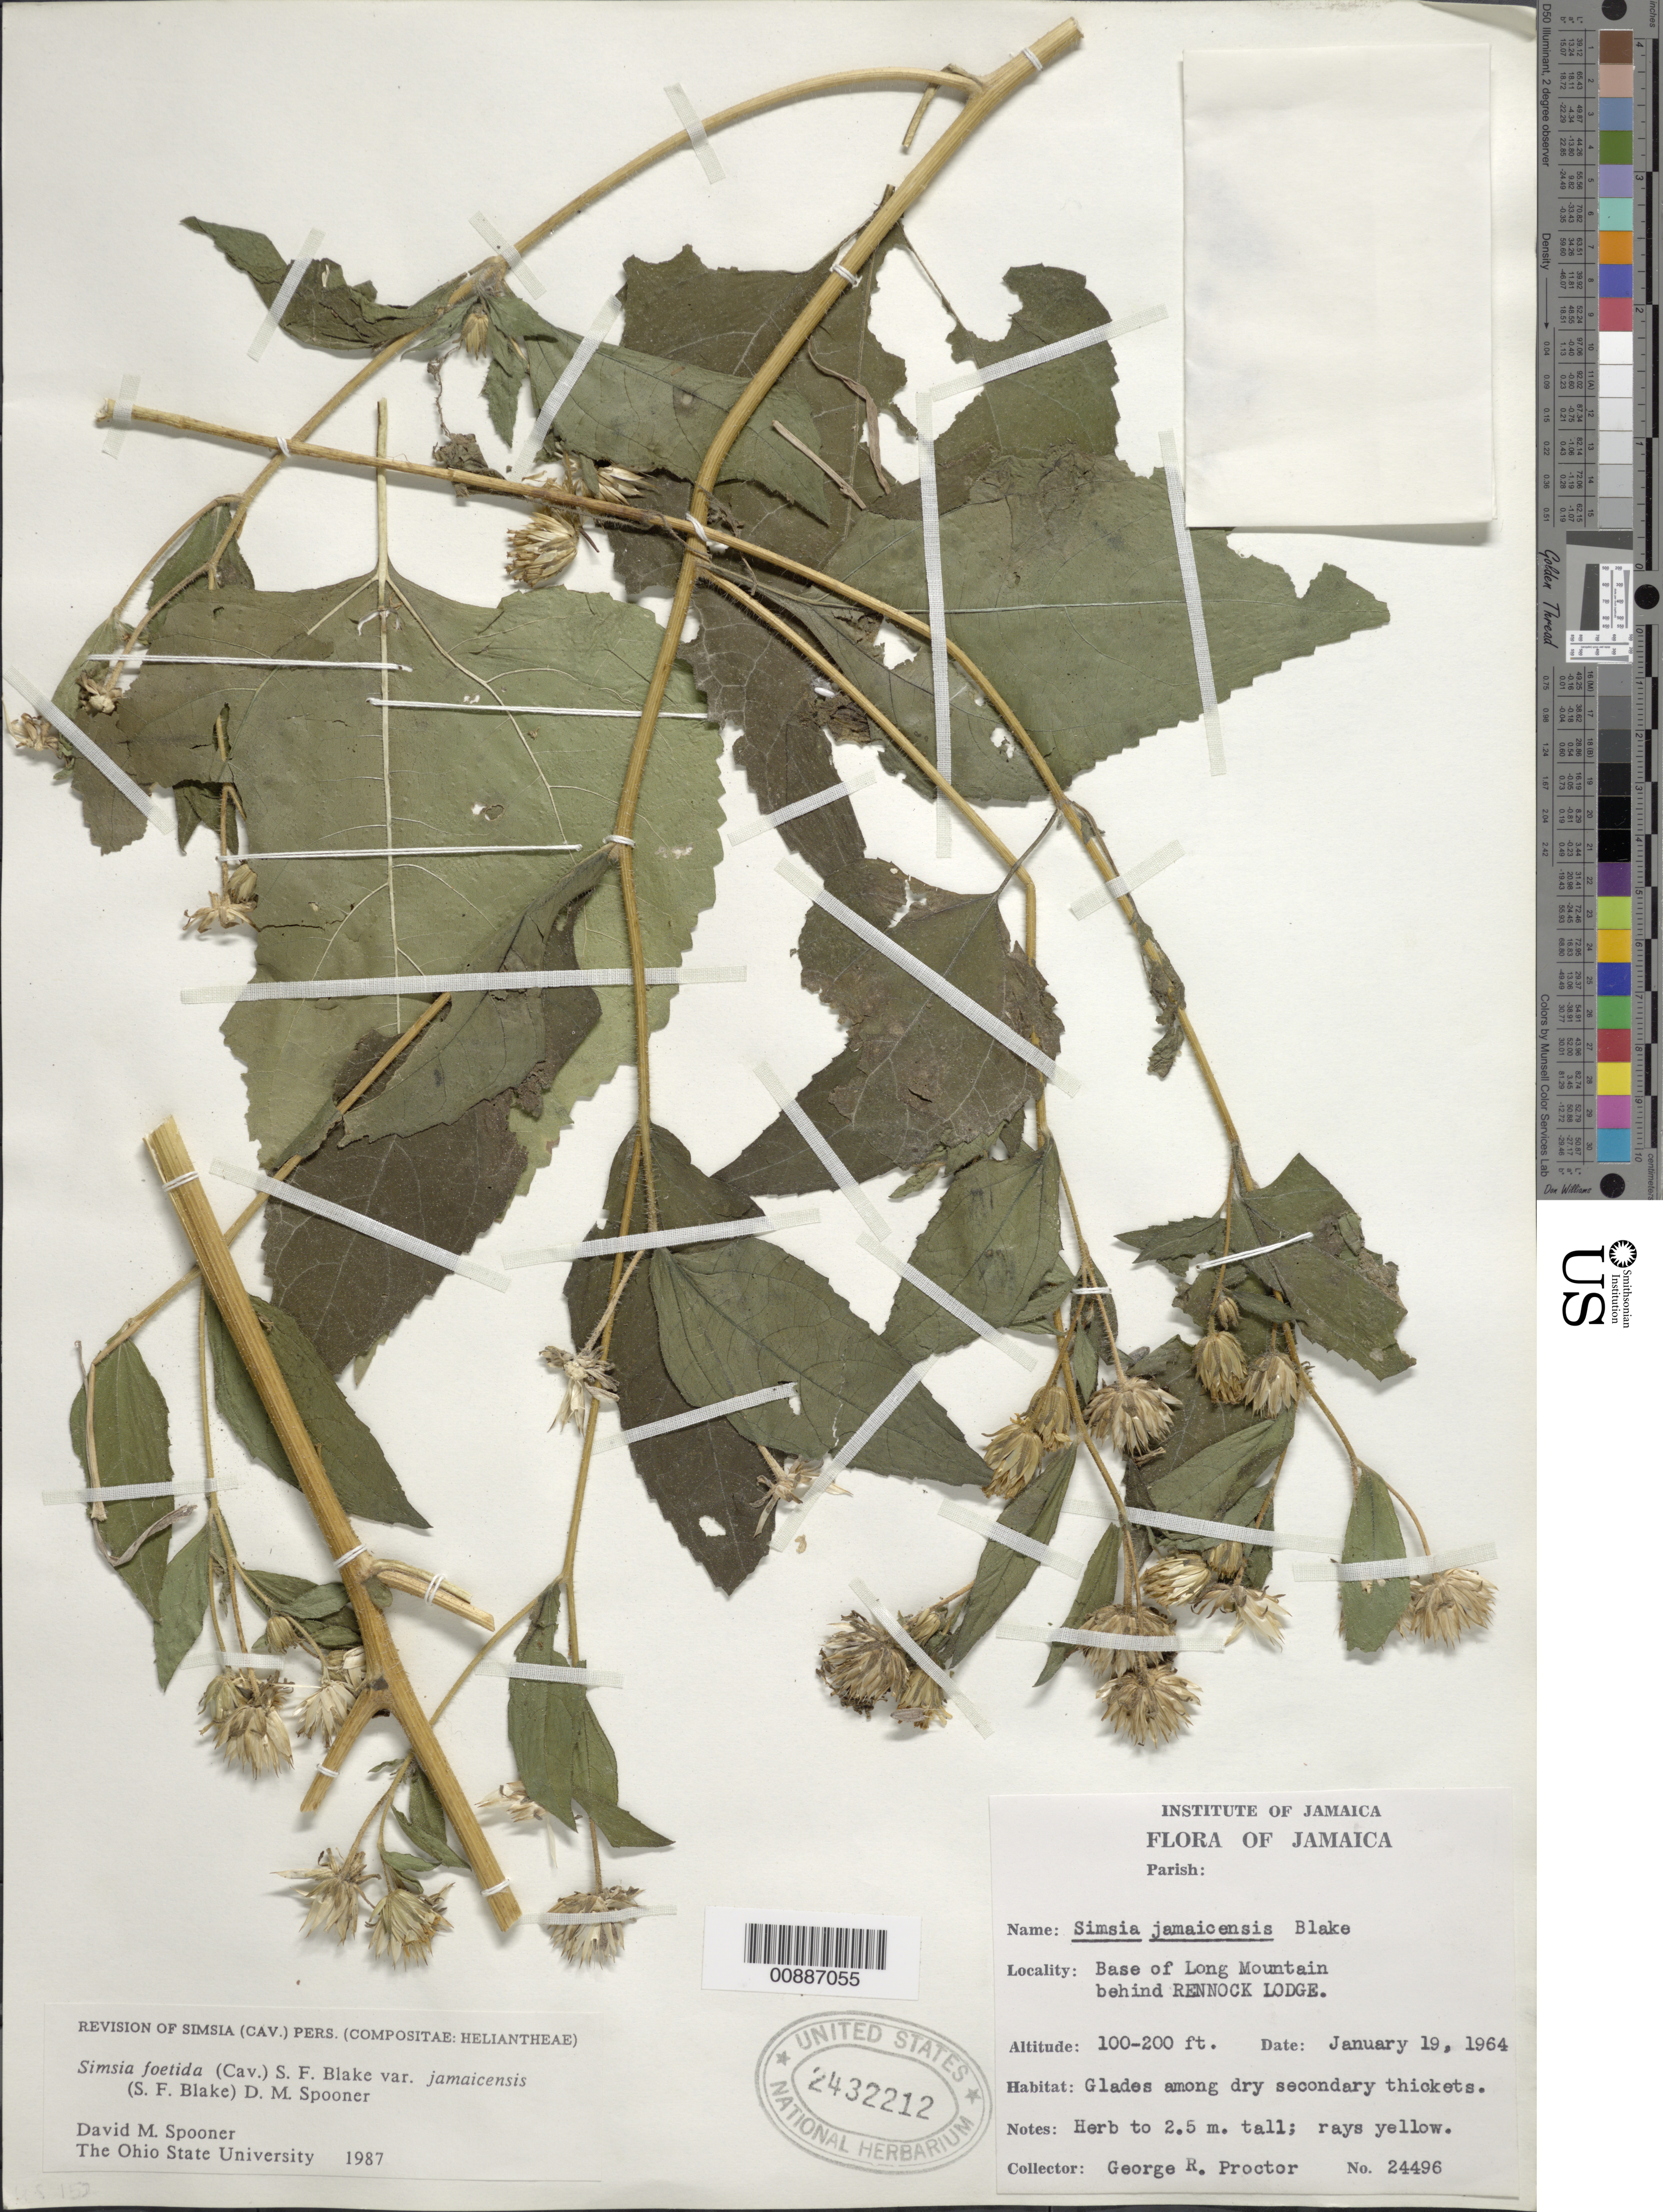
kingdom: Plantae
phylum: Tracheophyta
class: Magnoliopsida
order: Asterales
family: Asteraceae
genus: Simsia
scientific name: Simsia foetida var. jamaicensis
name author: (S.F. Blake) D.M. Spooner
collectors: G. R. Proctor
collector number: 24496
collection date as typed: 19 Jan 1964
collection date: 1964-01-19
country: Jamaica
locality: Base of Long Mountain, behind Rennock Lodge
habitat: Glades, among dry secondary thickets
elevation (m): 30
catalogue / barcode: US 2432212